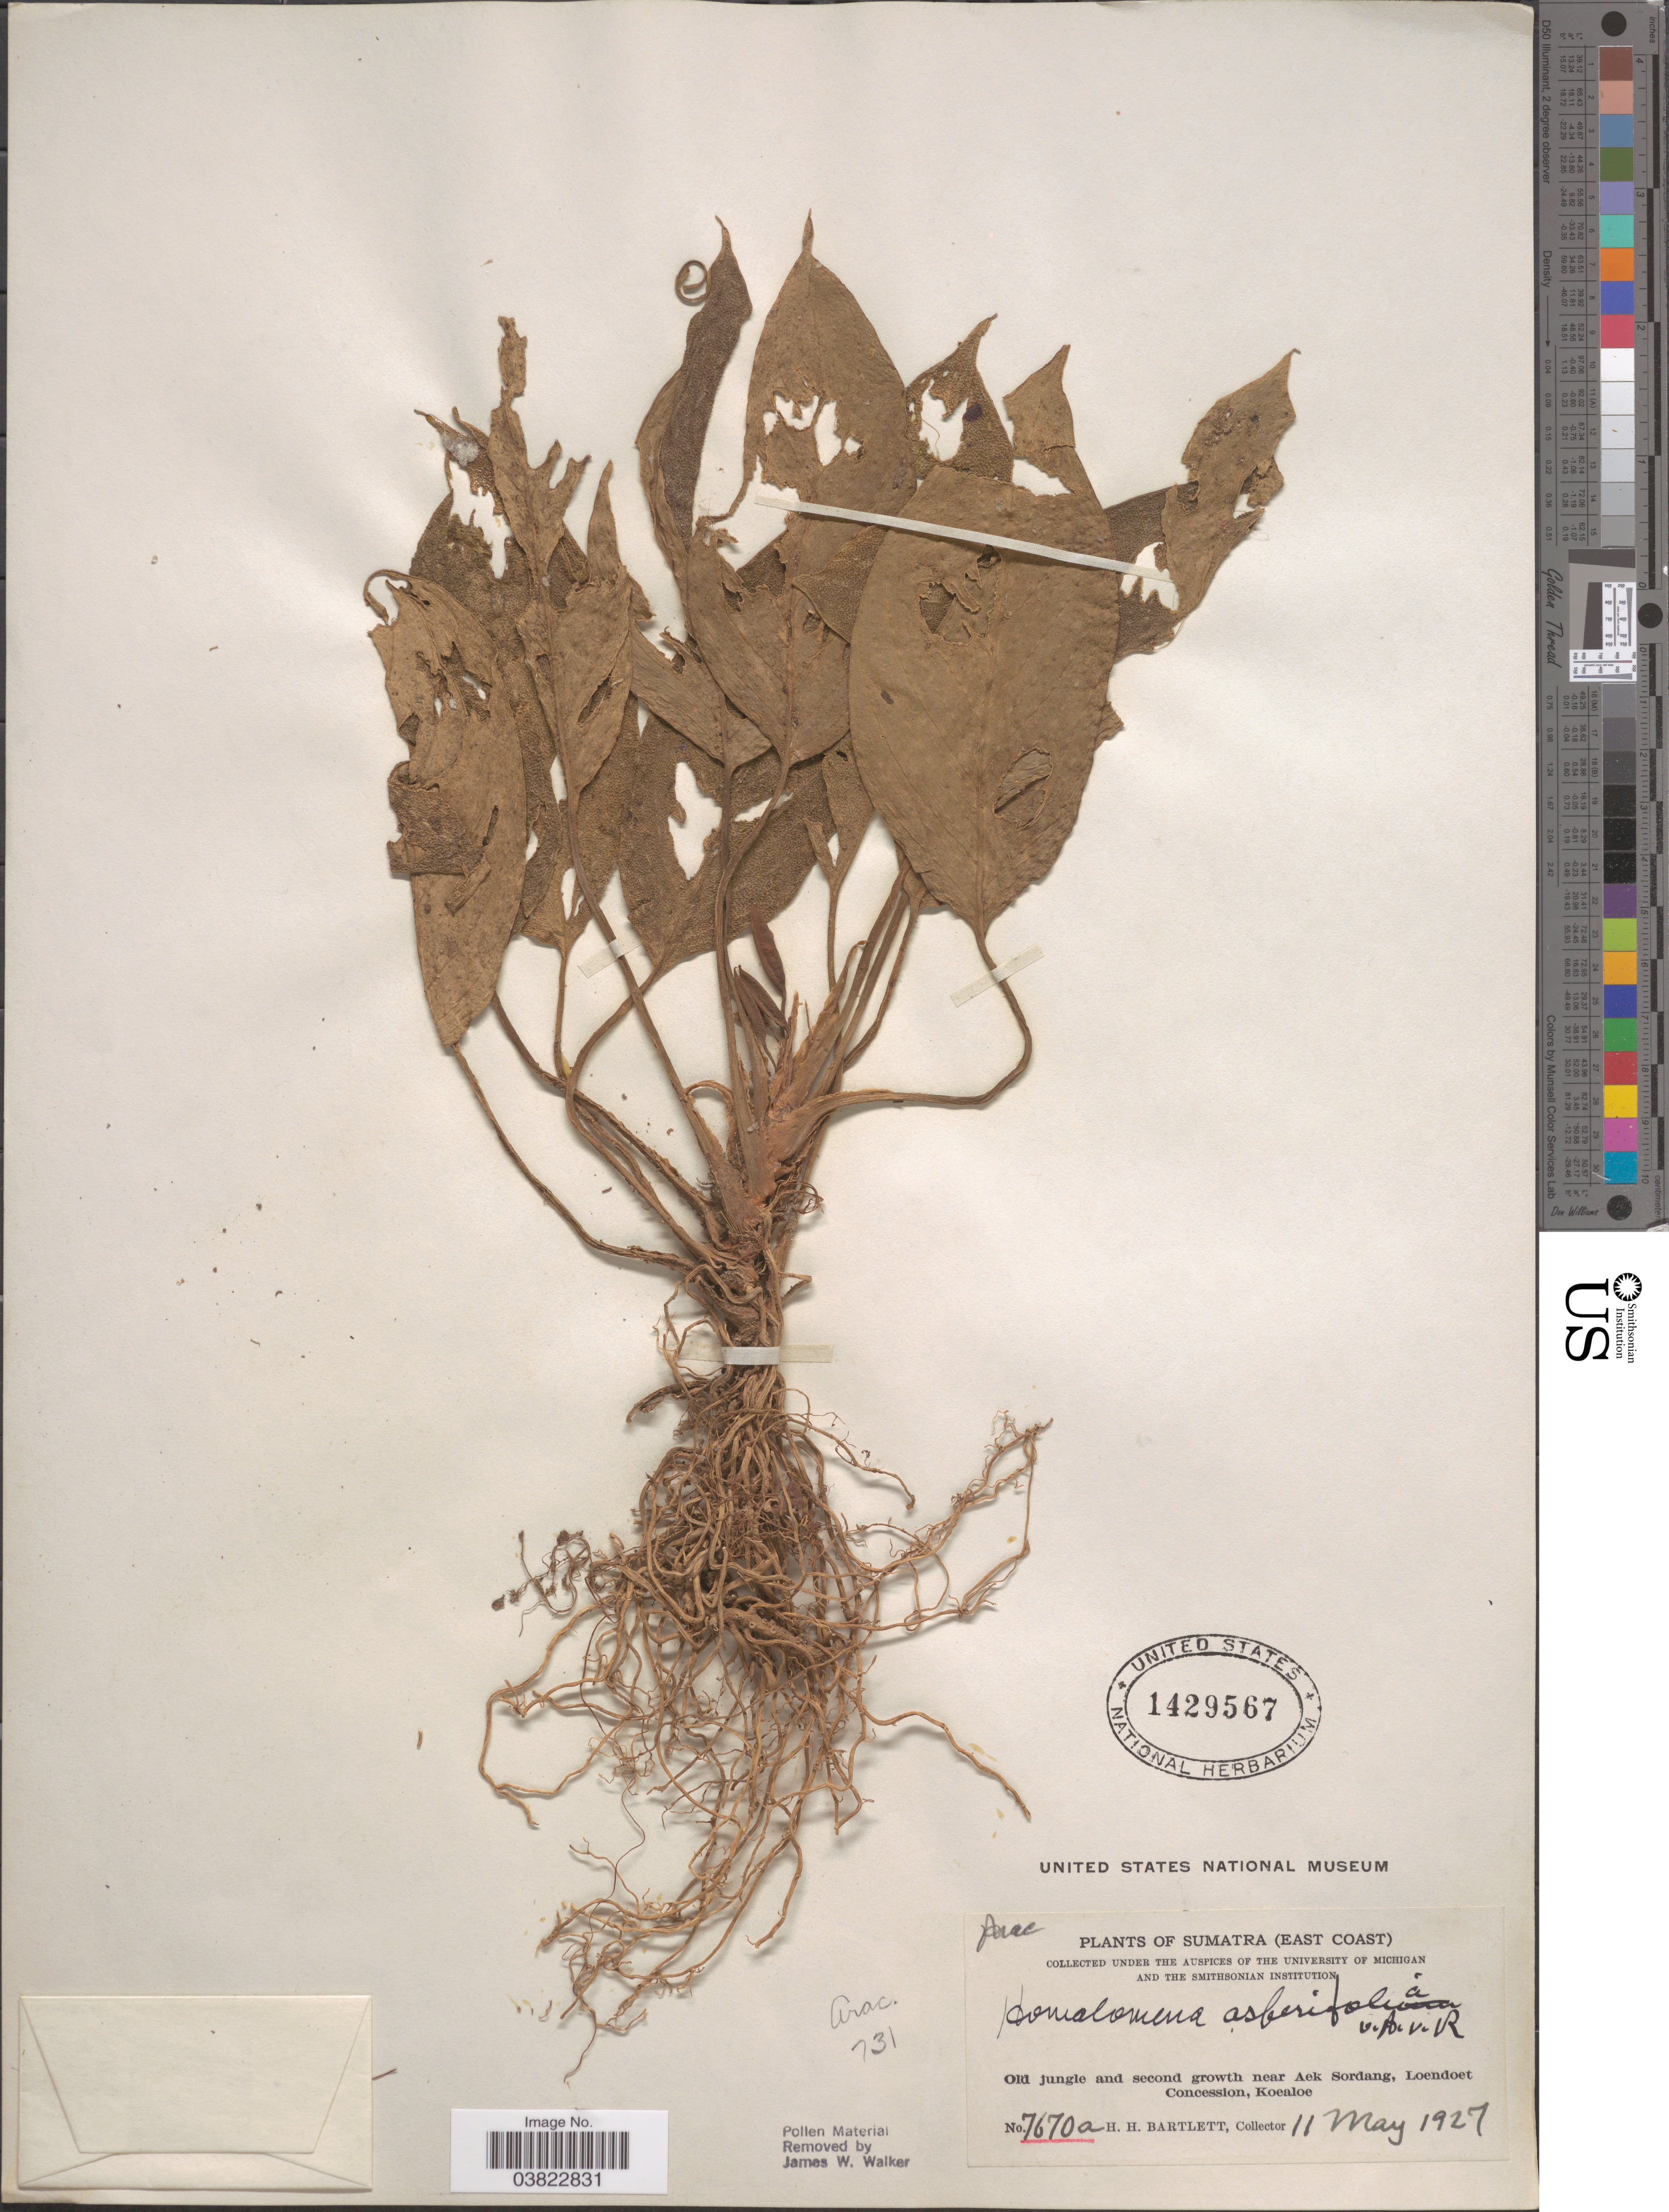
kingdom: Plantae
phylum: Tracheophyta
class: Liliopsida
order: Alismatales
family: Araceae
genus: Homalomena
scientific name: Homalomena asperifolia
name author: Alderw.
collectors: H. H. Bartlett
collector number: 7670a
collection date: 1927-05-11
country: Indonesia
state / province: Sumatra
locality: (East Coast). Old jungle and second growth near Aek Sordang, Loendoet Concession, Koealoe.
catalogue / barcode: US 1429567